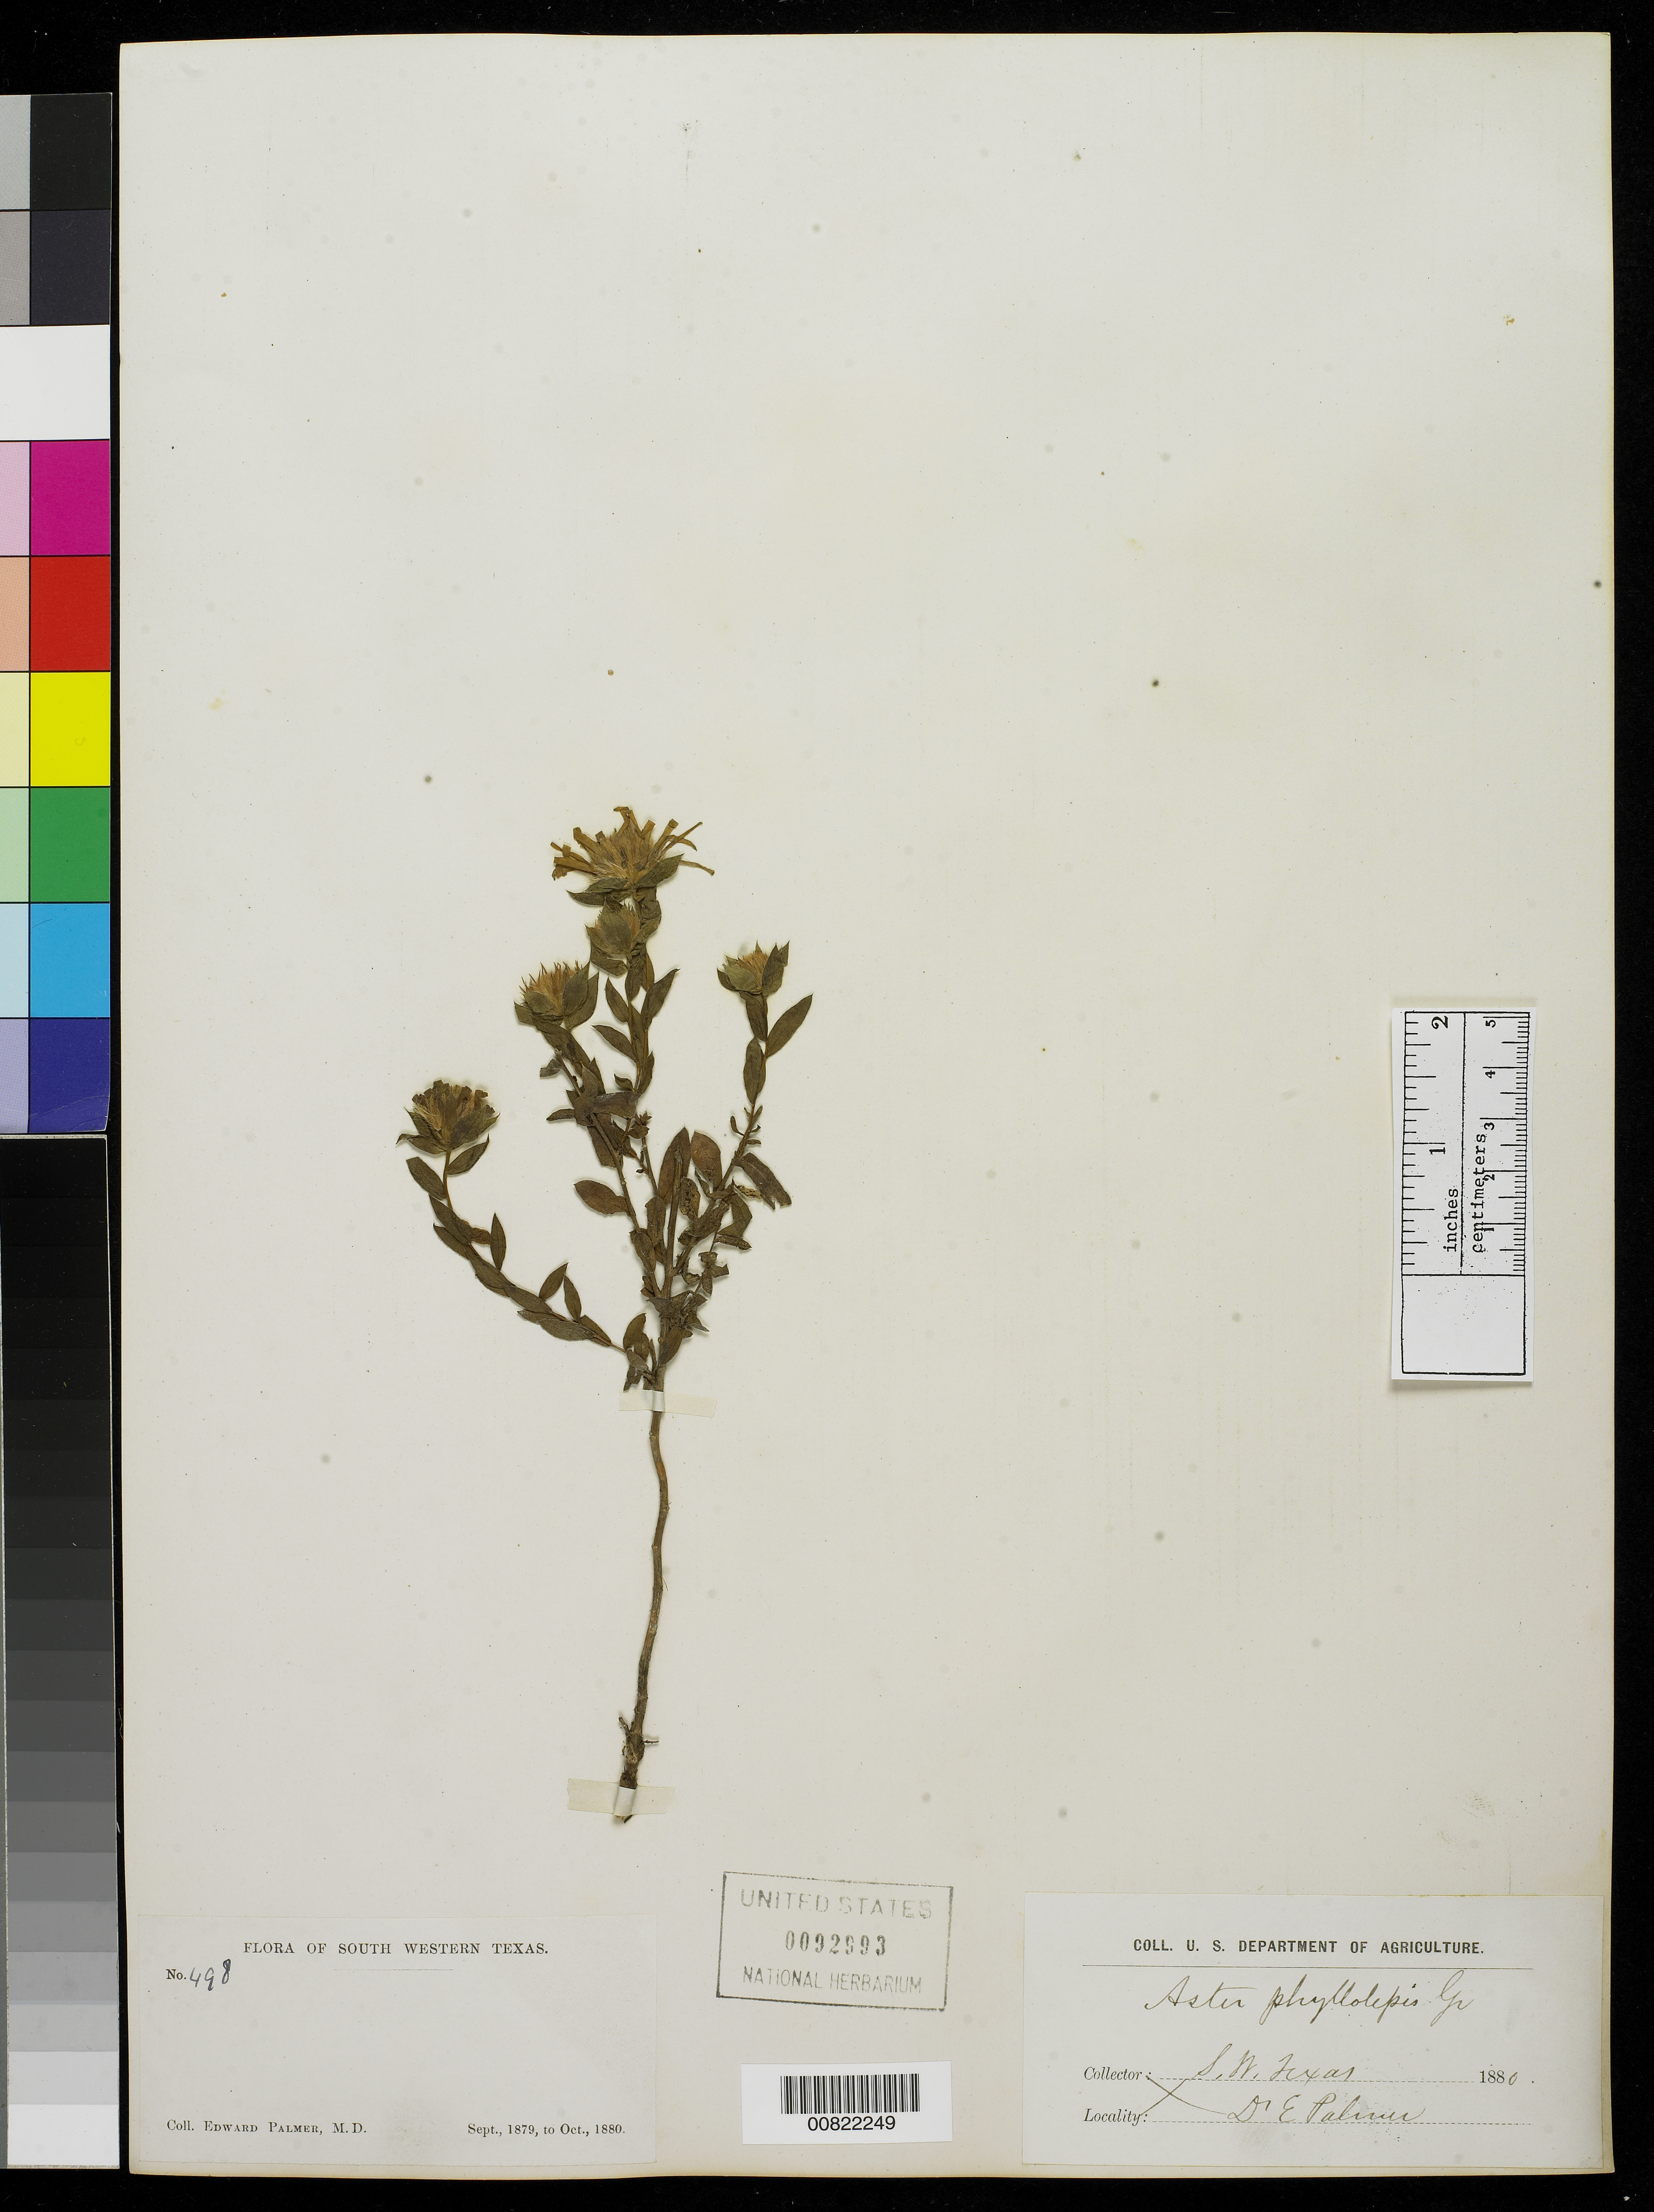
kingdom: Plantae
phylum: Tracheophyta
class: Magnoliopsida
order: Asterales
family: Asteraceae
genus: Symphyotrichum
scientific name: Symphyotrichum pratense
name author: (Raf.) G.L. Nesom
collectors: E. Palmer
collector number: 498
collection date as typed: Sep 1879 to -- Oct 1880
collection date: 1879-09/1880-10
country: United States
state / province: Texas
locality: South Western Texas.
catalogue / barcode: US 92993